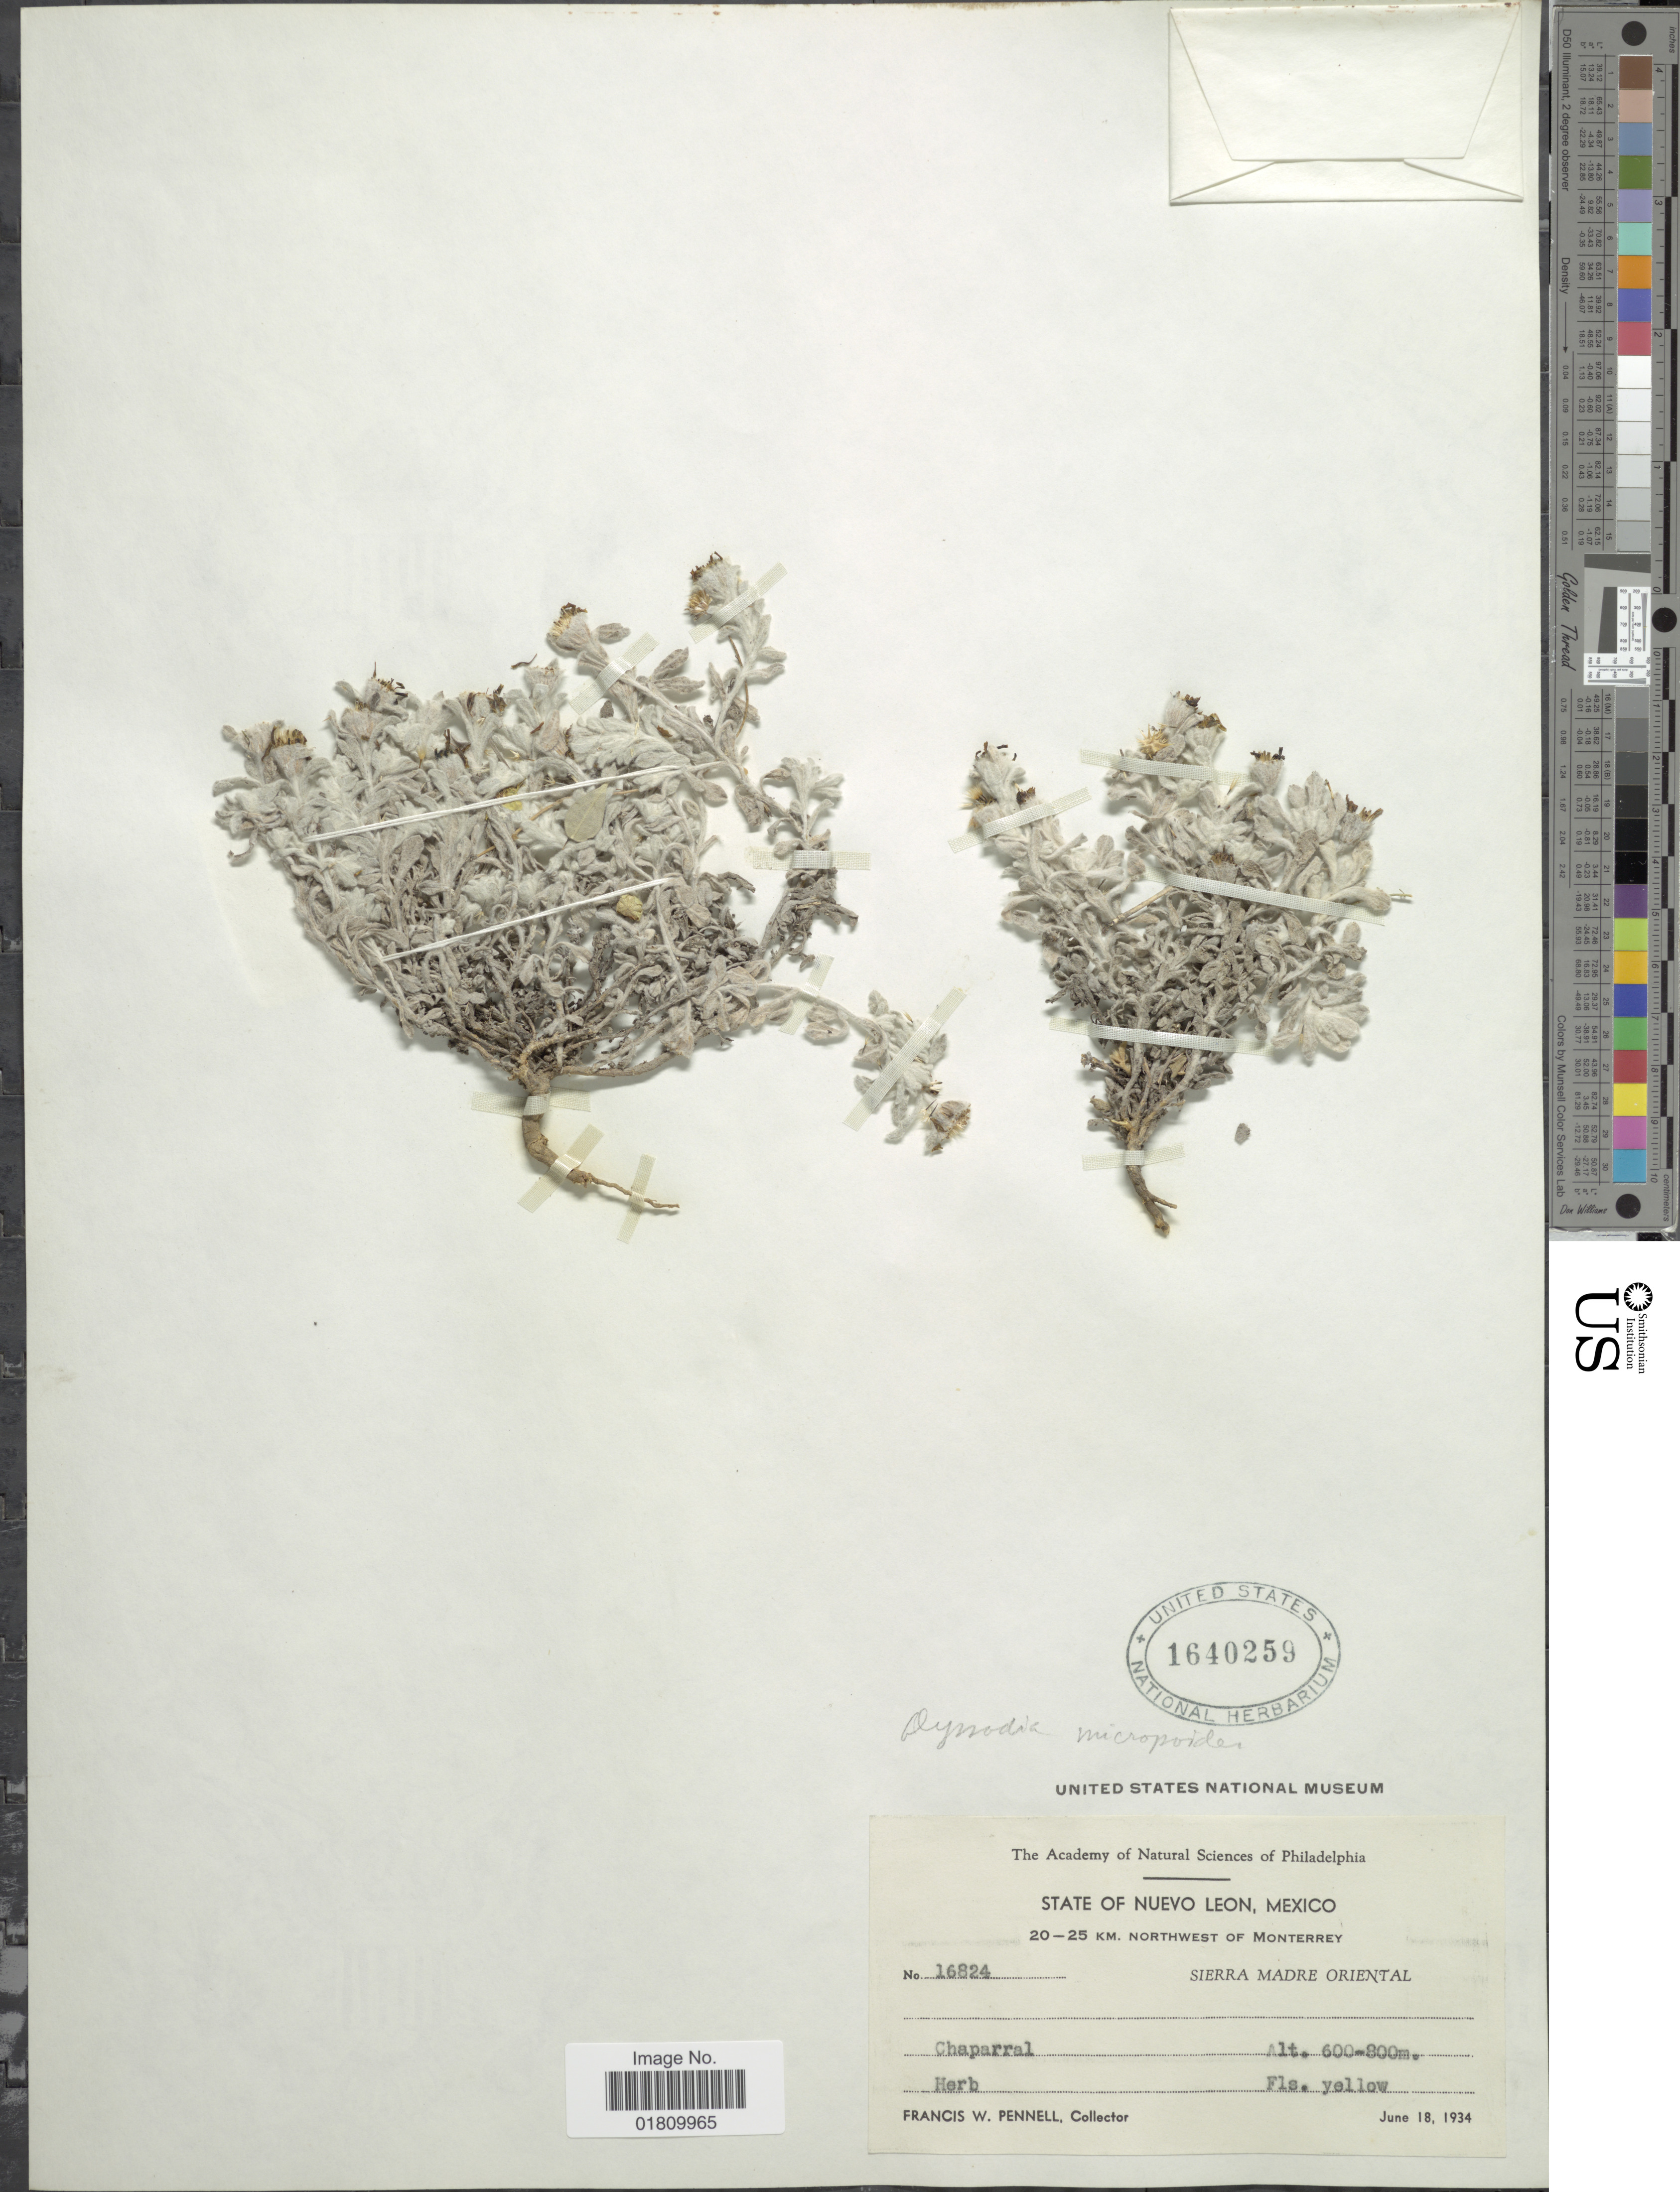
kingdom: Plantae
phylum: Tracheophyta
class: Magnoliopsida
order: Asterales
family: Asteraceae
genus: Thymophylla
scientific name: Thymophylla micropoides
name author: (DC.) Strother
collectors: F. W. Pennell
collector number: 16824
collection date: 1934-06-18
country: Mexico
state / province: Nuevo León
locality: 20-25 km. northwest of Monterrey, Sierra Madre Oriental, Chaparral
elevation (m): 600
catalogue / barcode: US 1640259